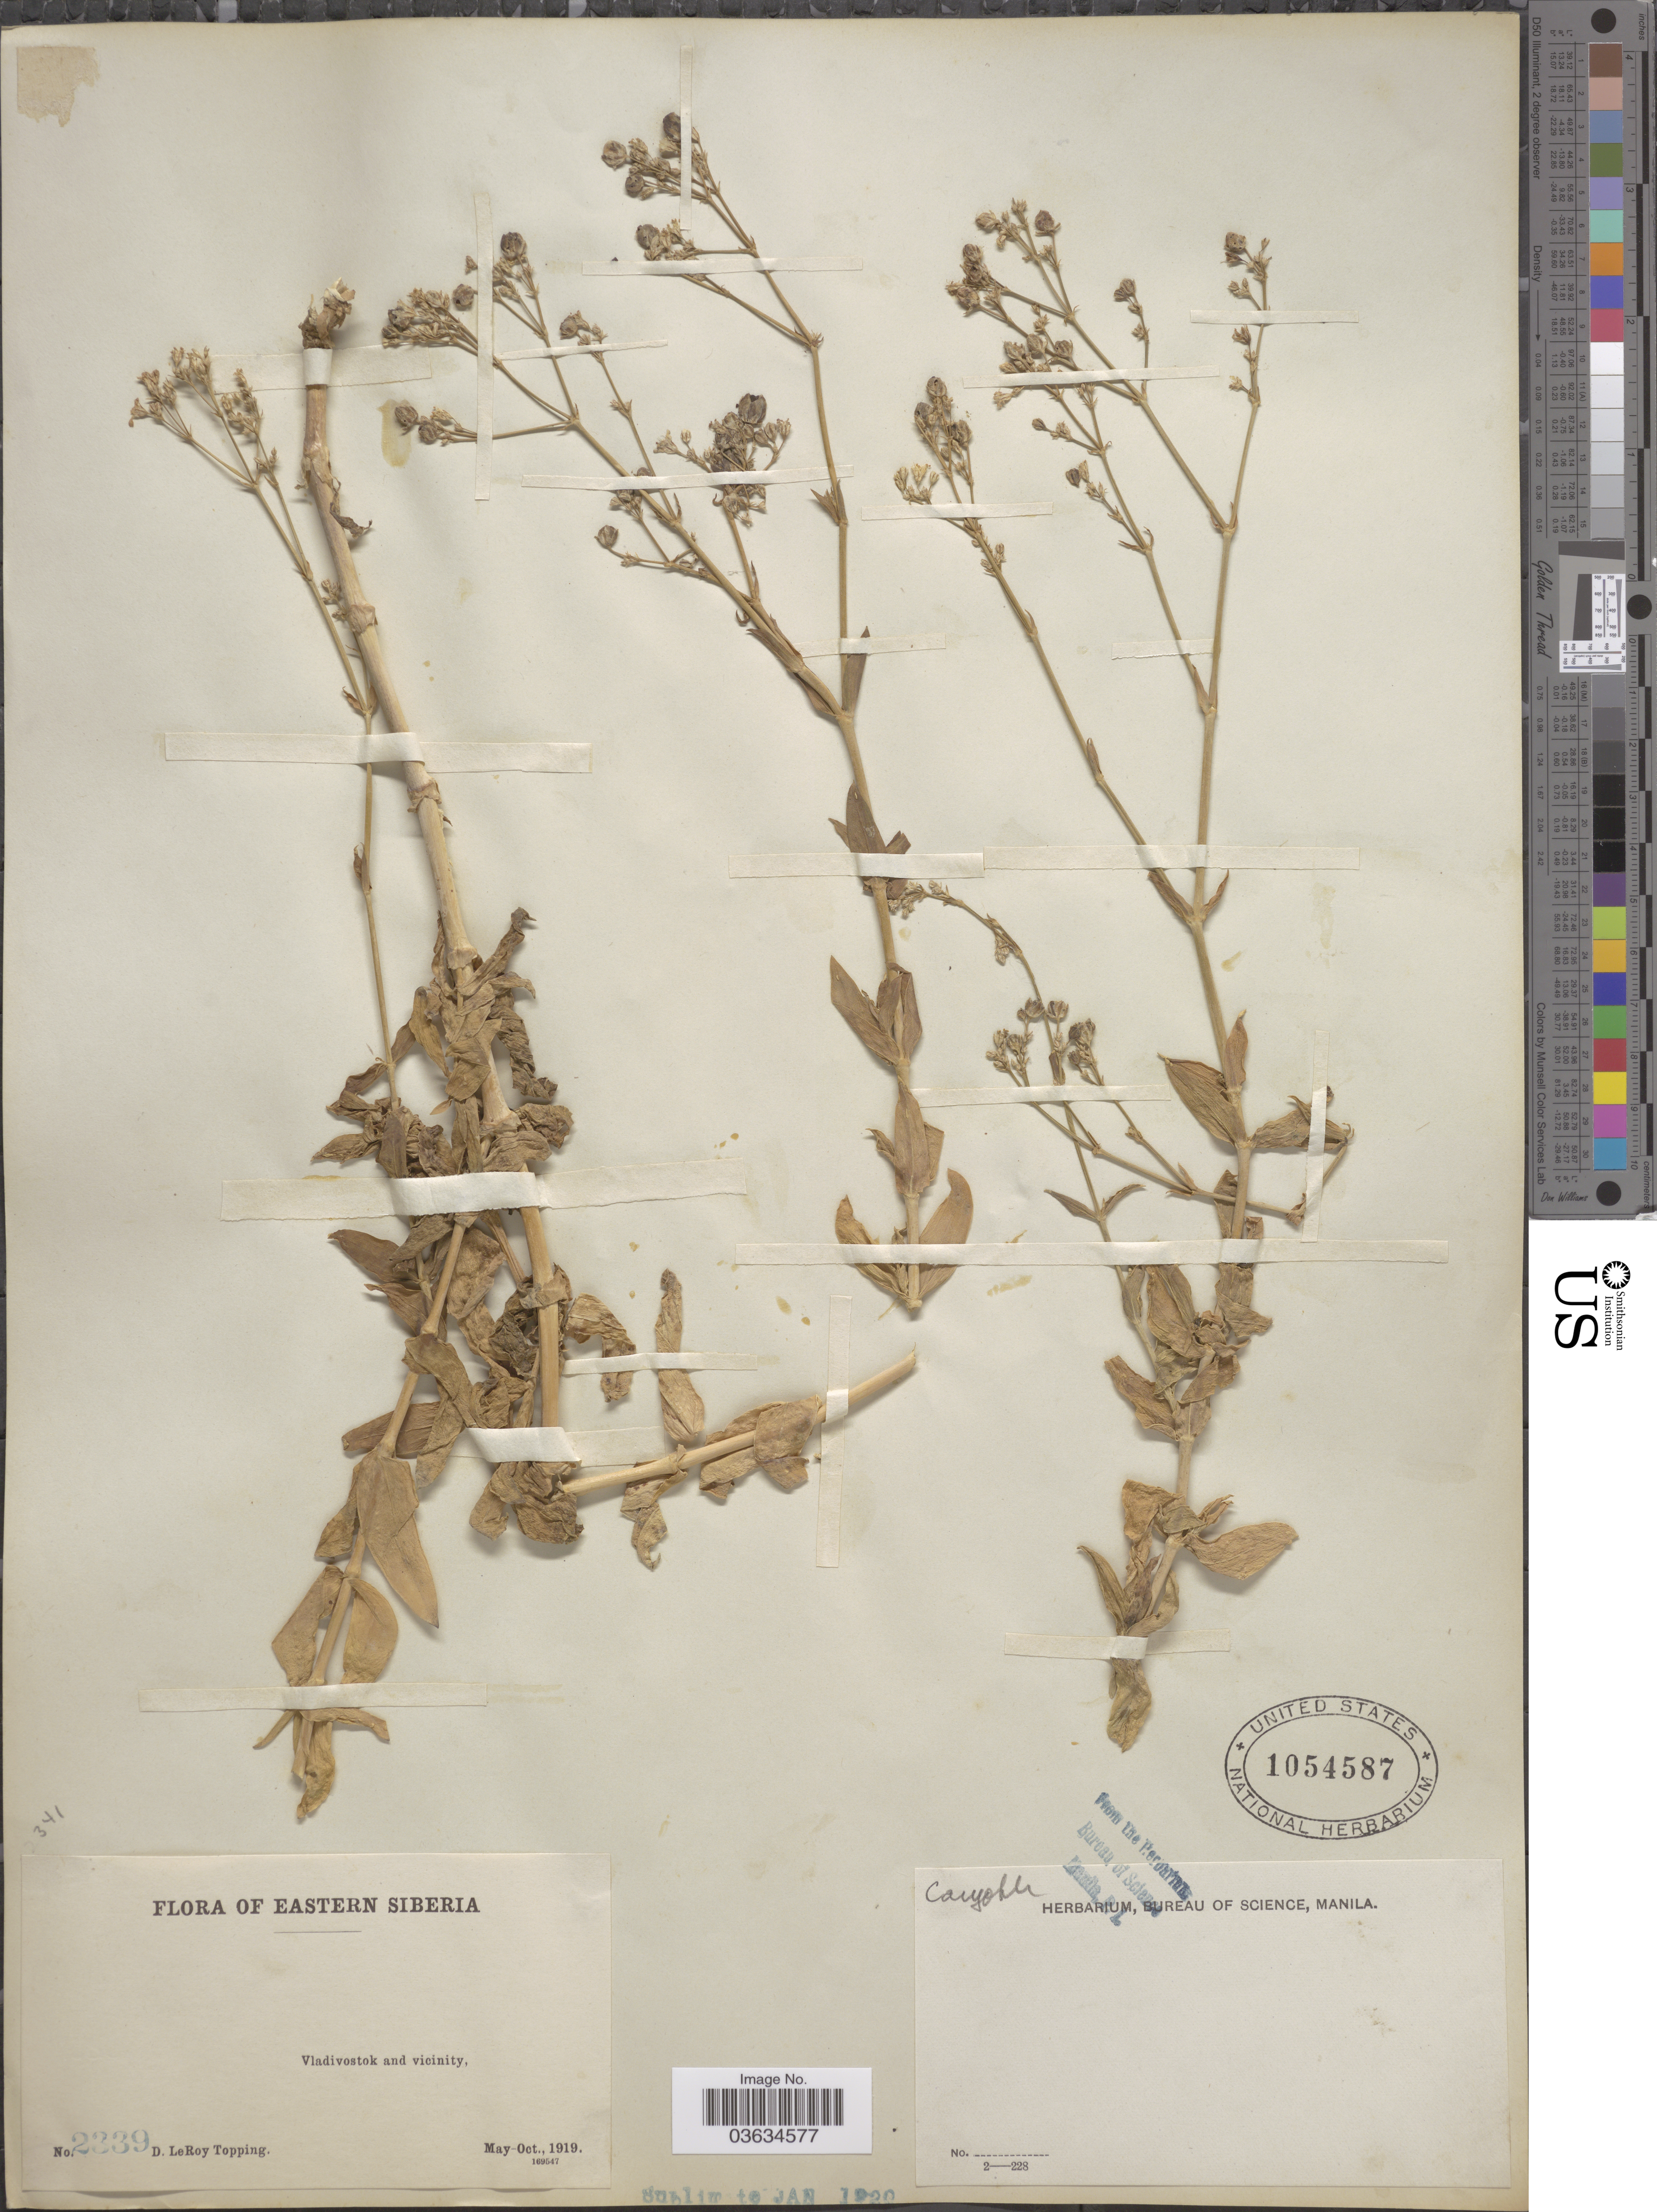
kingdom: Plantae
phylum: Tracheophyta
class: Magnoliopsida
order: Caryophyllales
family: Caryophyllaceae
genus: Silene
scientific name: Silene sp.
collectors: D. L. Topping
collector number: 2339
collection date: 1919-05/1919-10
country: Russian Federation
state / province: Primorsky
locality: Eastern Siberia. Vladivostok and vicinity.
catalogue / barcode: US 1054587